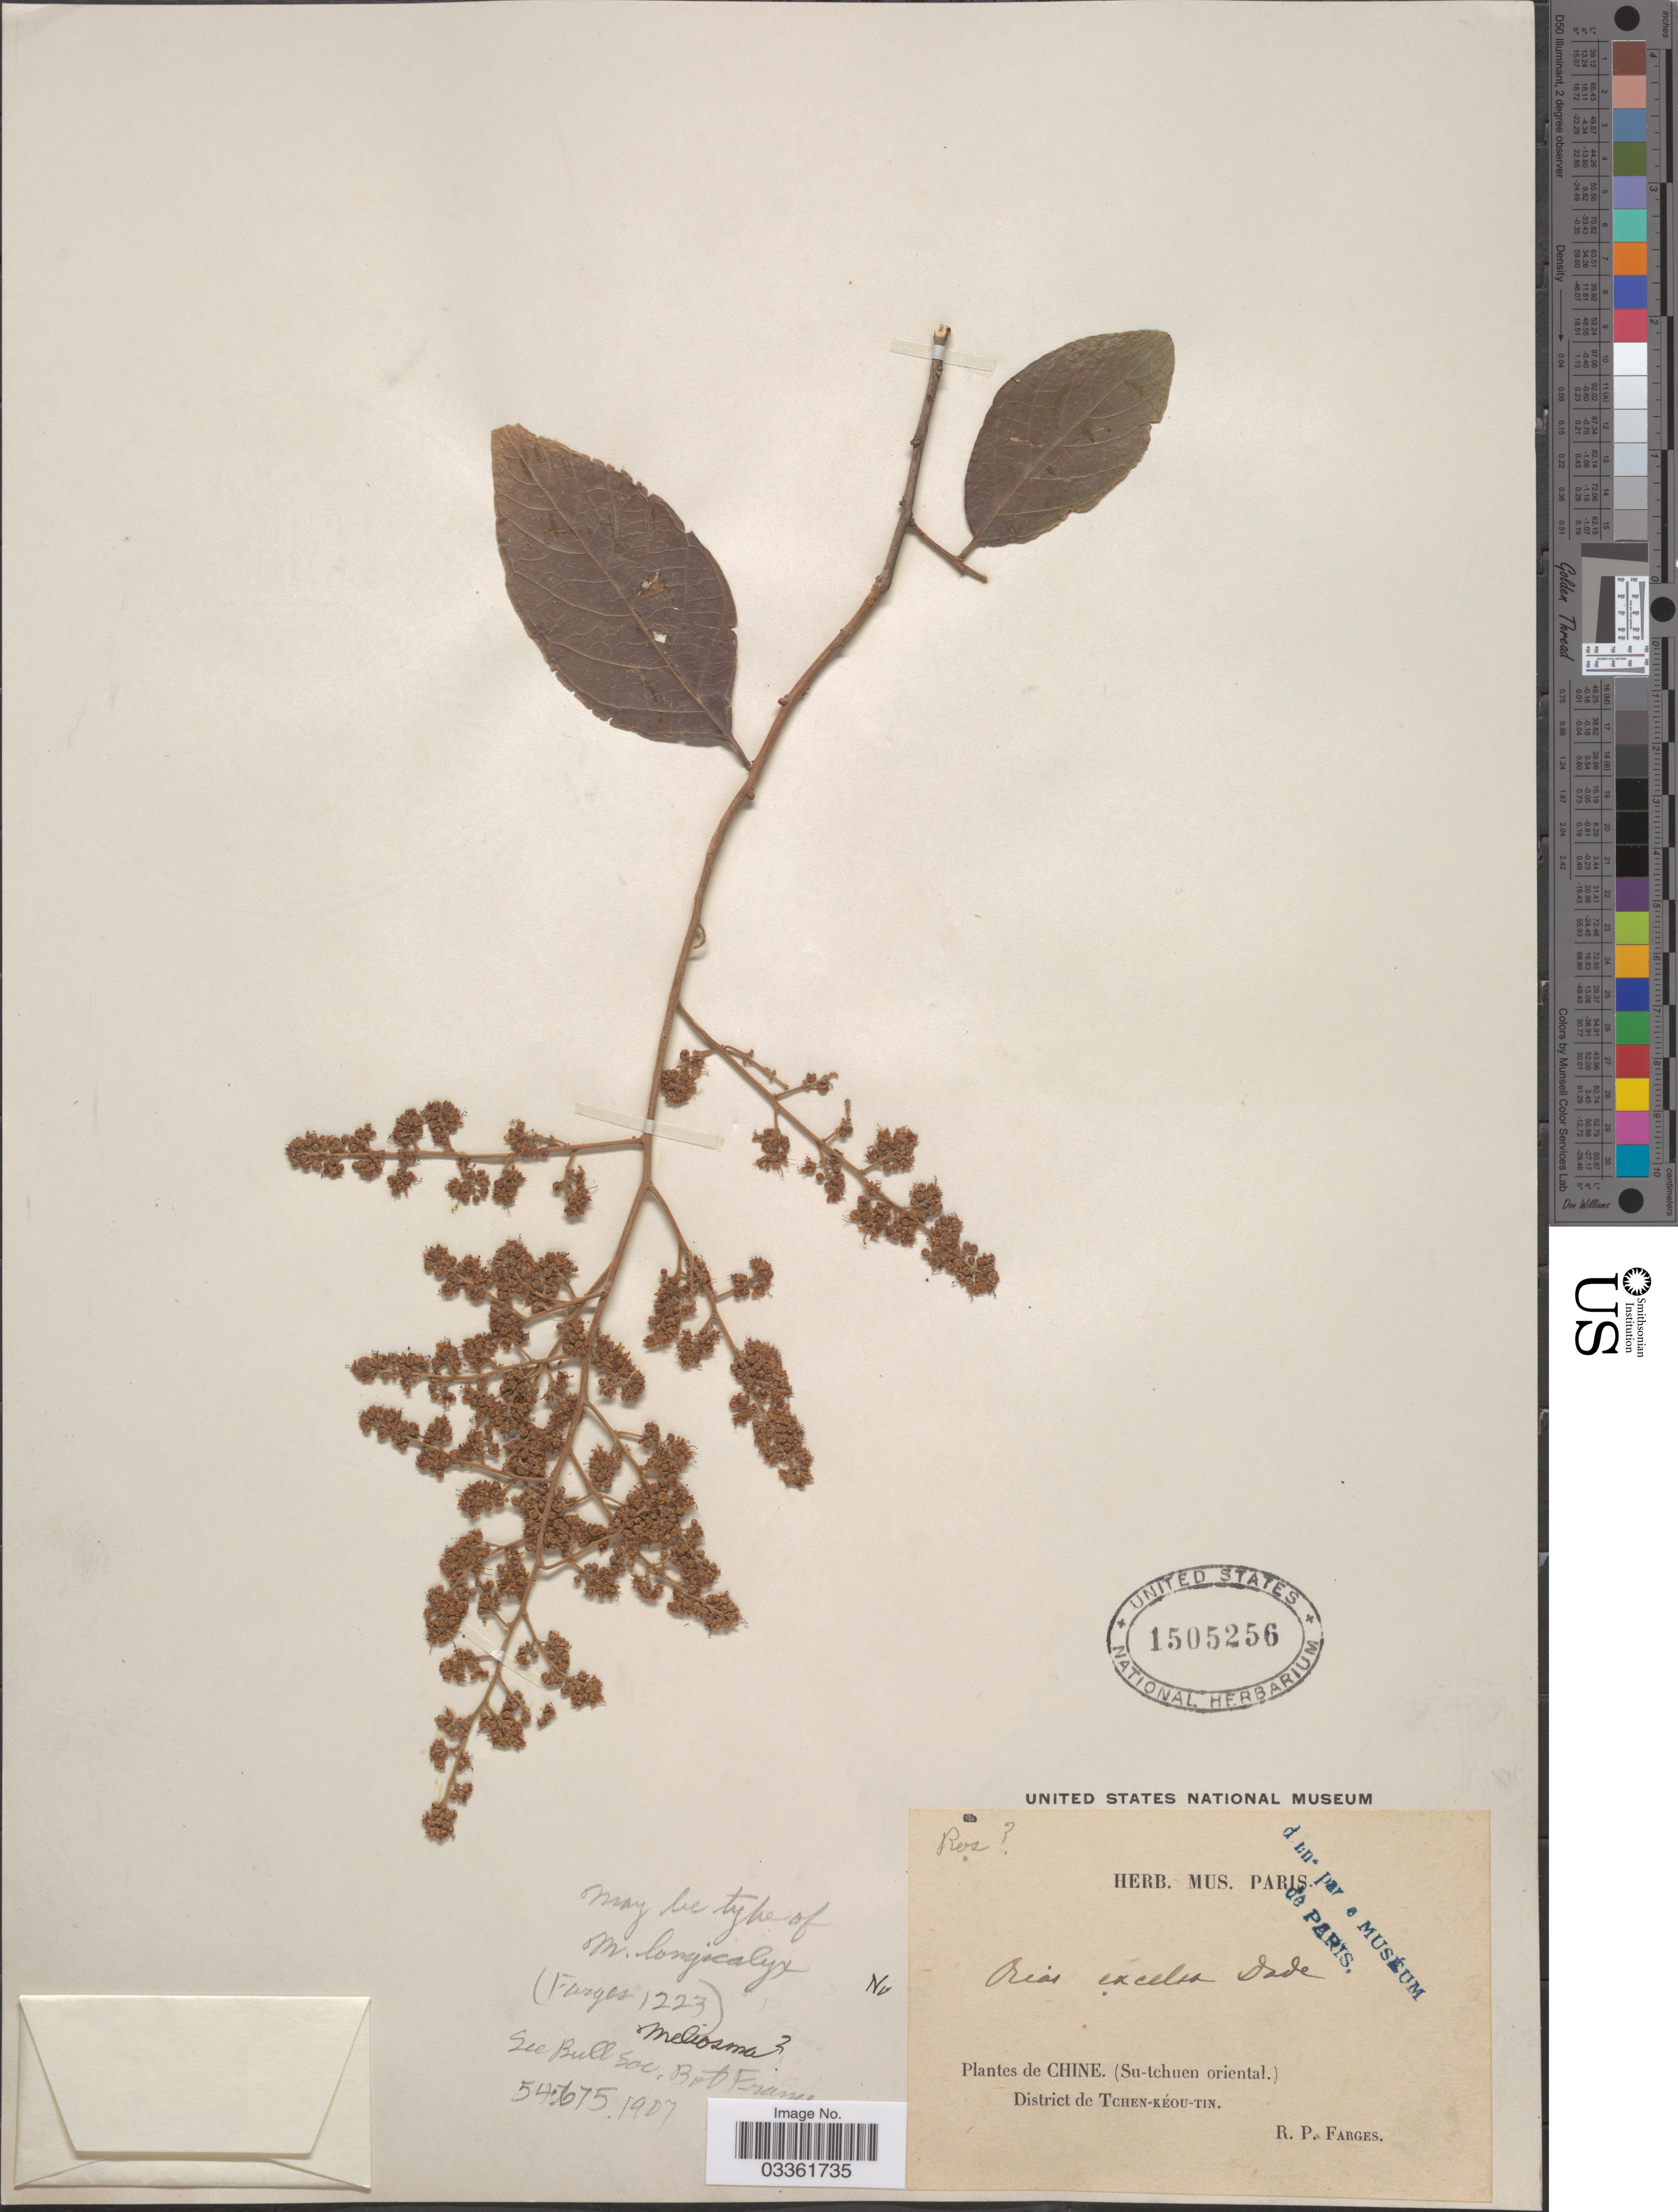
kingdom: Plantae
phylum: Tracheophyta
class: Magnoliopsida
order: Proteales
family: Sabiaceae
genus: Meliosma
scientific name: Meliosma longipetiolata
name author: Standl. & L.O. Williams ex Brizicky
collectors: R. Farges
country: China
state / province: Sichuan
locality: Su-tchuen oriental. District de Tchen-kéou-tin.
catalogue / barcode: US 1505256